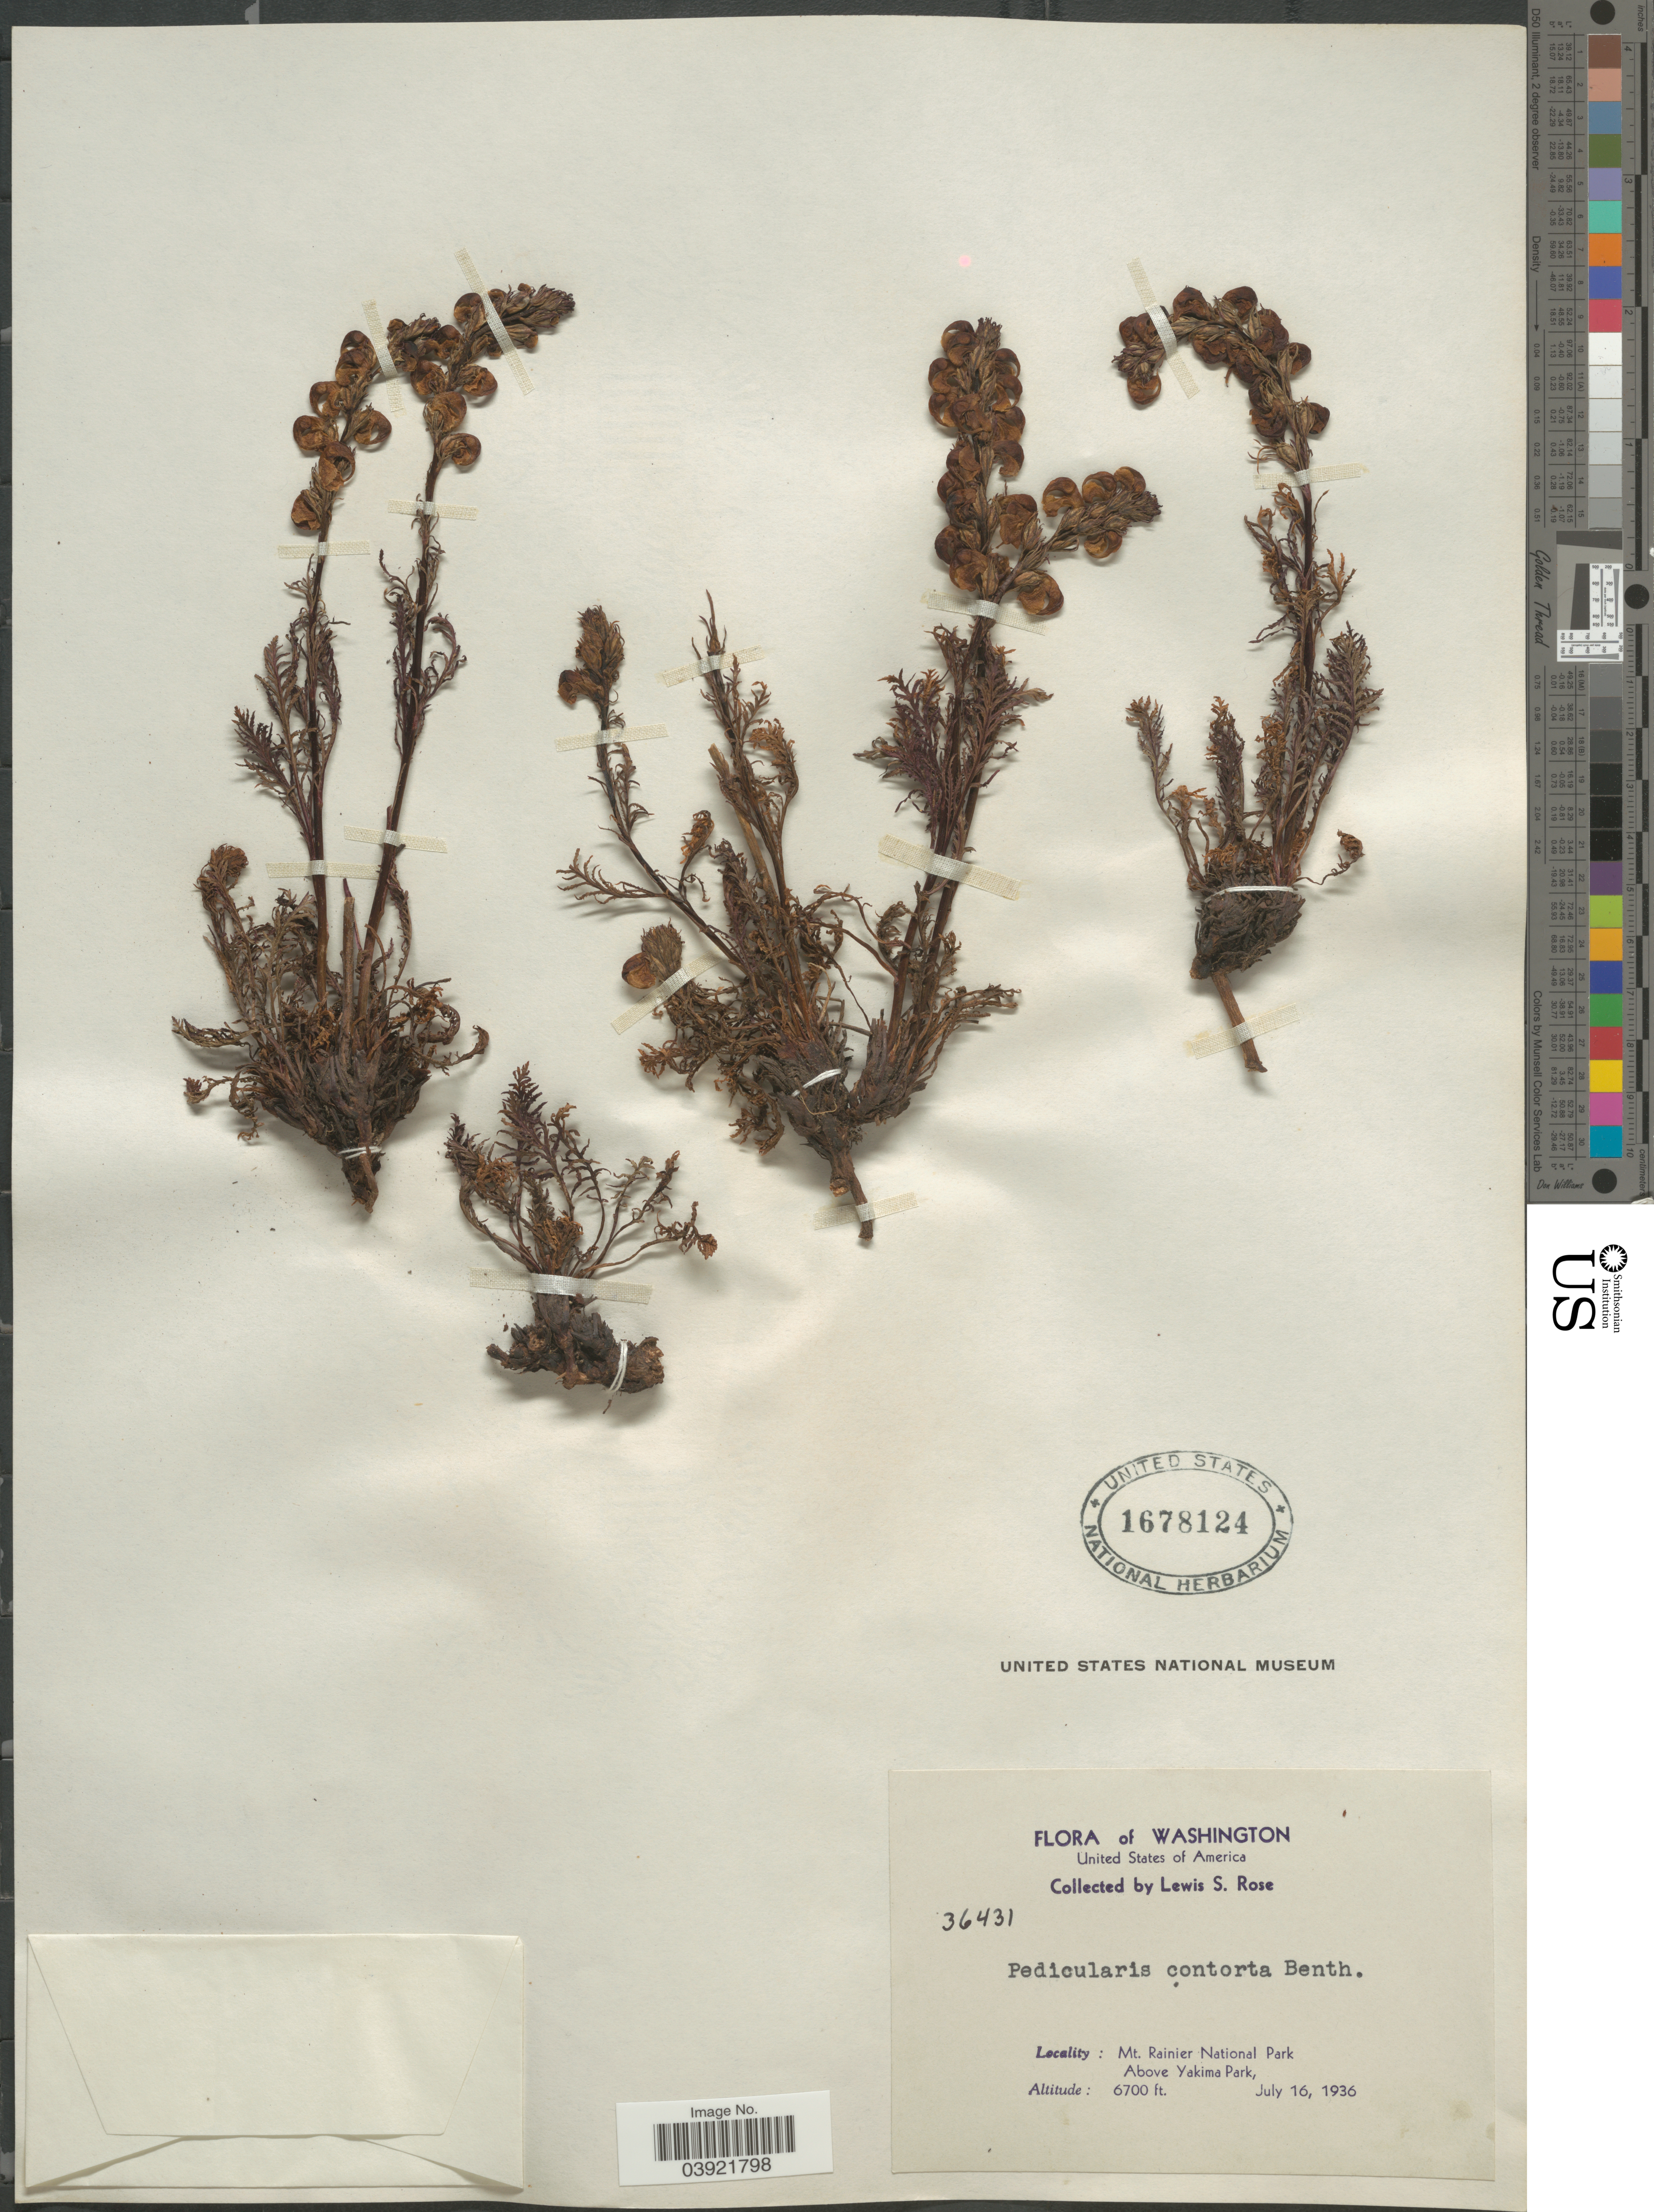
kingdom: Plantae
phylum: Tracheophyta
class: Magnoliopsida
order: Lamiales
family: Orobanchaceae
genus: Pedicularis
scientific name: Pedicularis contorta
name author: Benth.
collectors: L. S. Rose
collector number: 36431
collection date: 1936-07-16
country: United States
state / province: Washington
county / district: Yakima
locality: Mt. Rainier National Park. Above Yakima Park.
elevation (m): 2042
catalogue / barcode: US 1678124